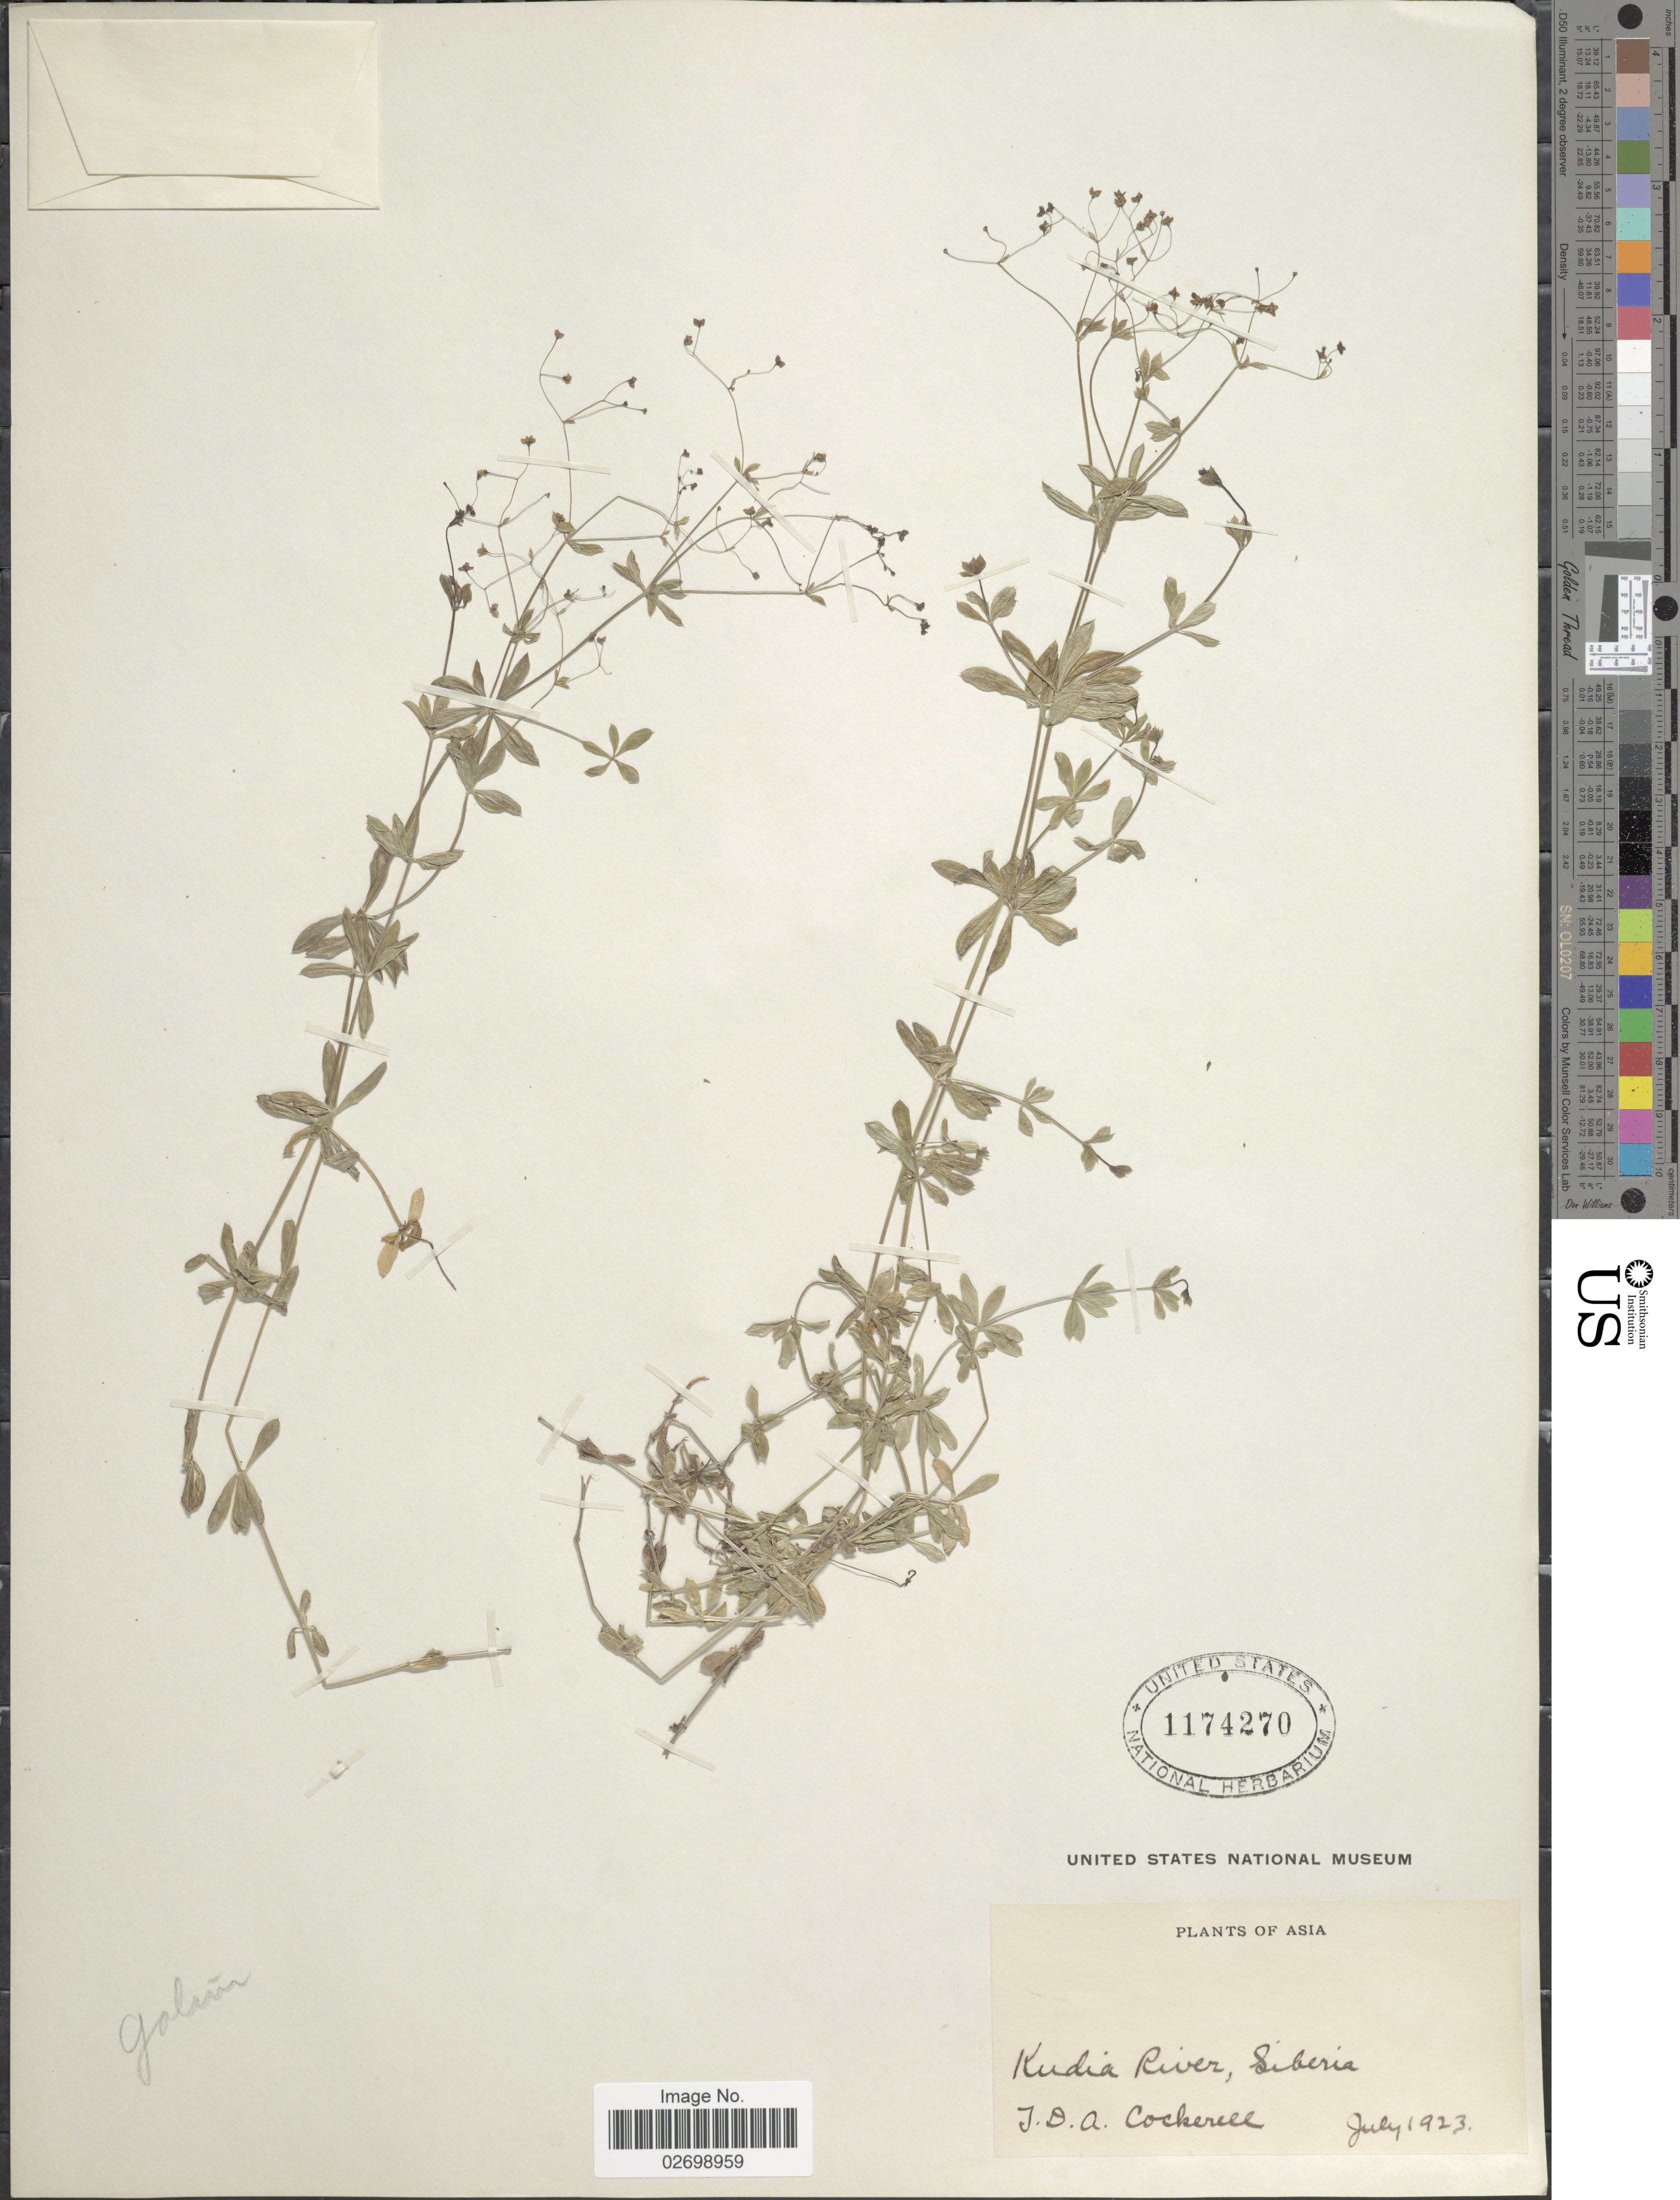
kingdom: Plantae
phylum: Tracheophyta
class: Magnoliopsida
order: Gentianales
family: Rubiaceae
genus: Galium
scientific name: Galium sp.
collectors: T. Cockerell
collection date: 1923-07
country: Russian Federation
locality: Asia. Kudia River, Siberia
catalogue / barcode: US 1174270